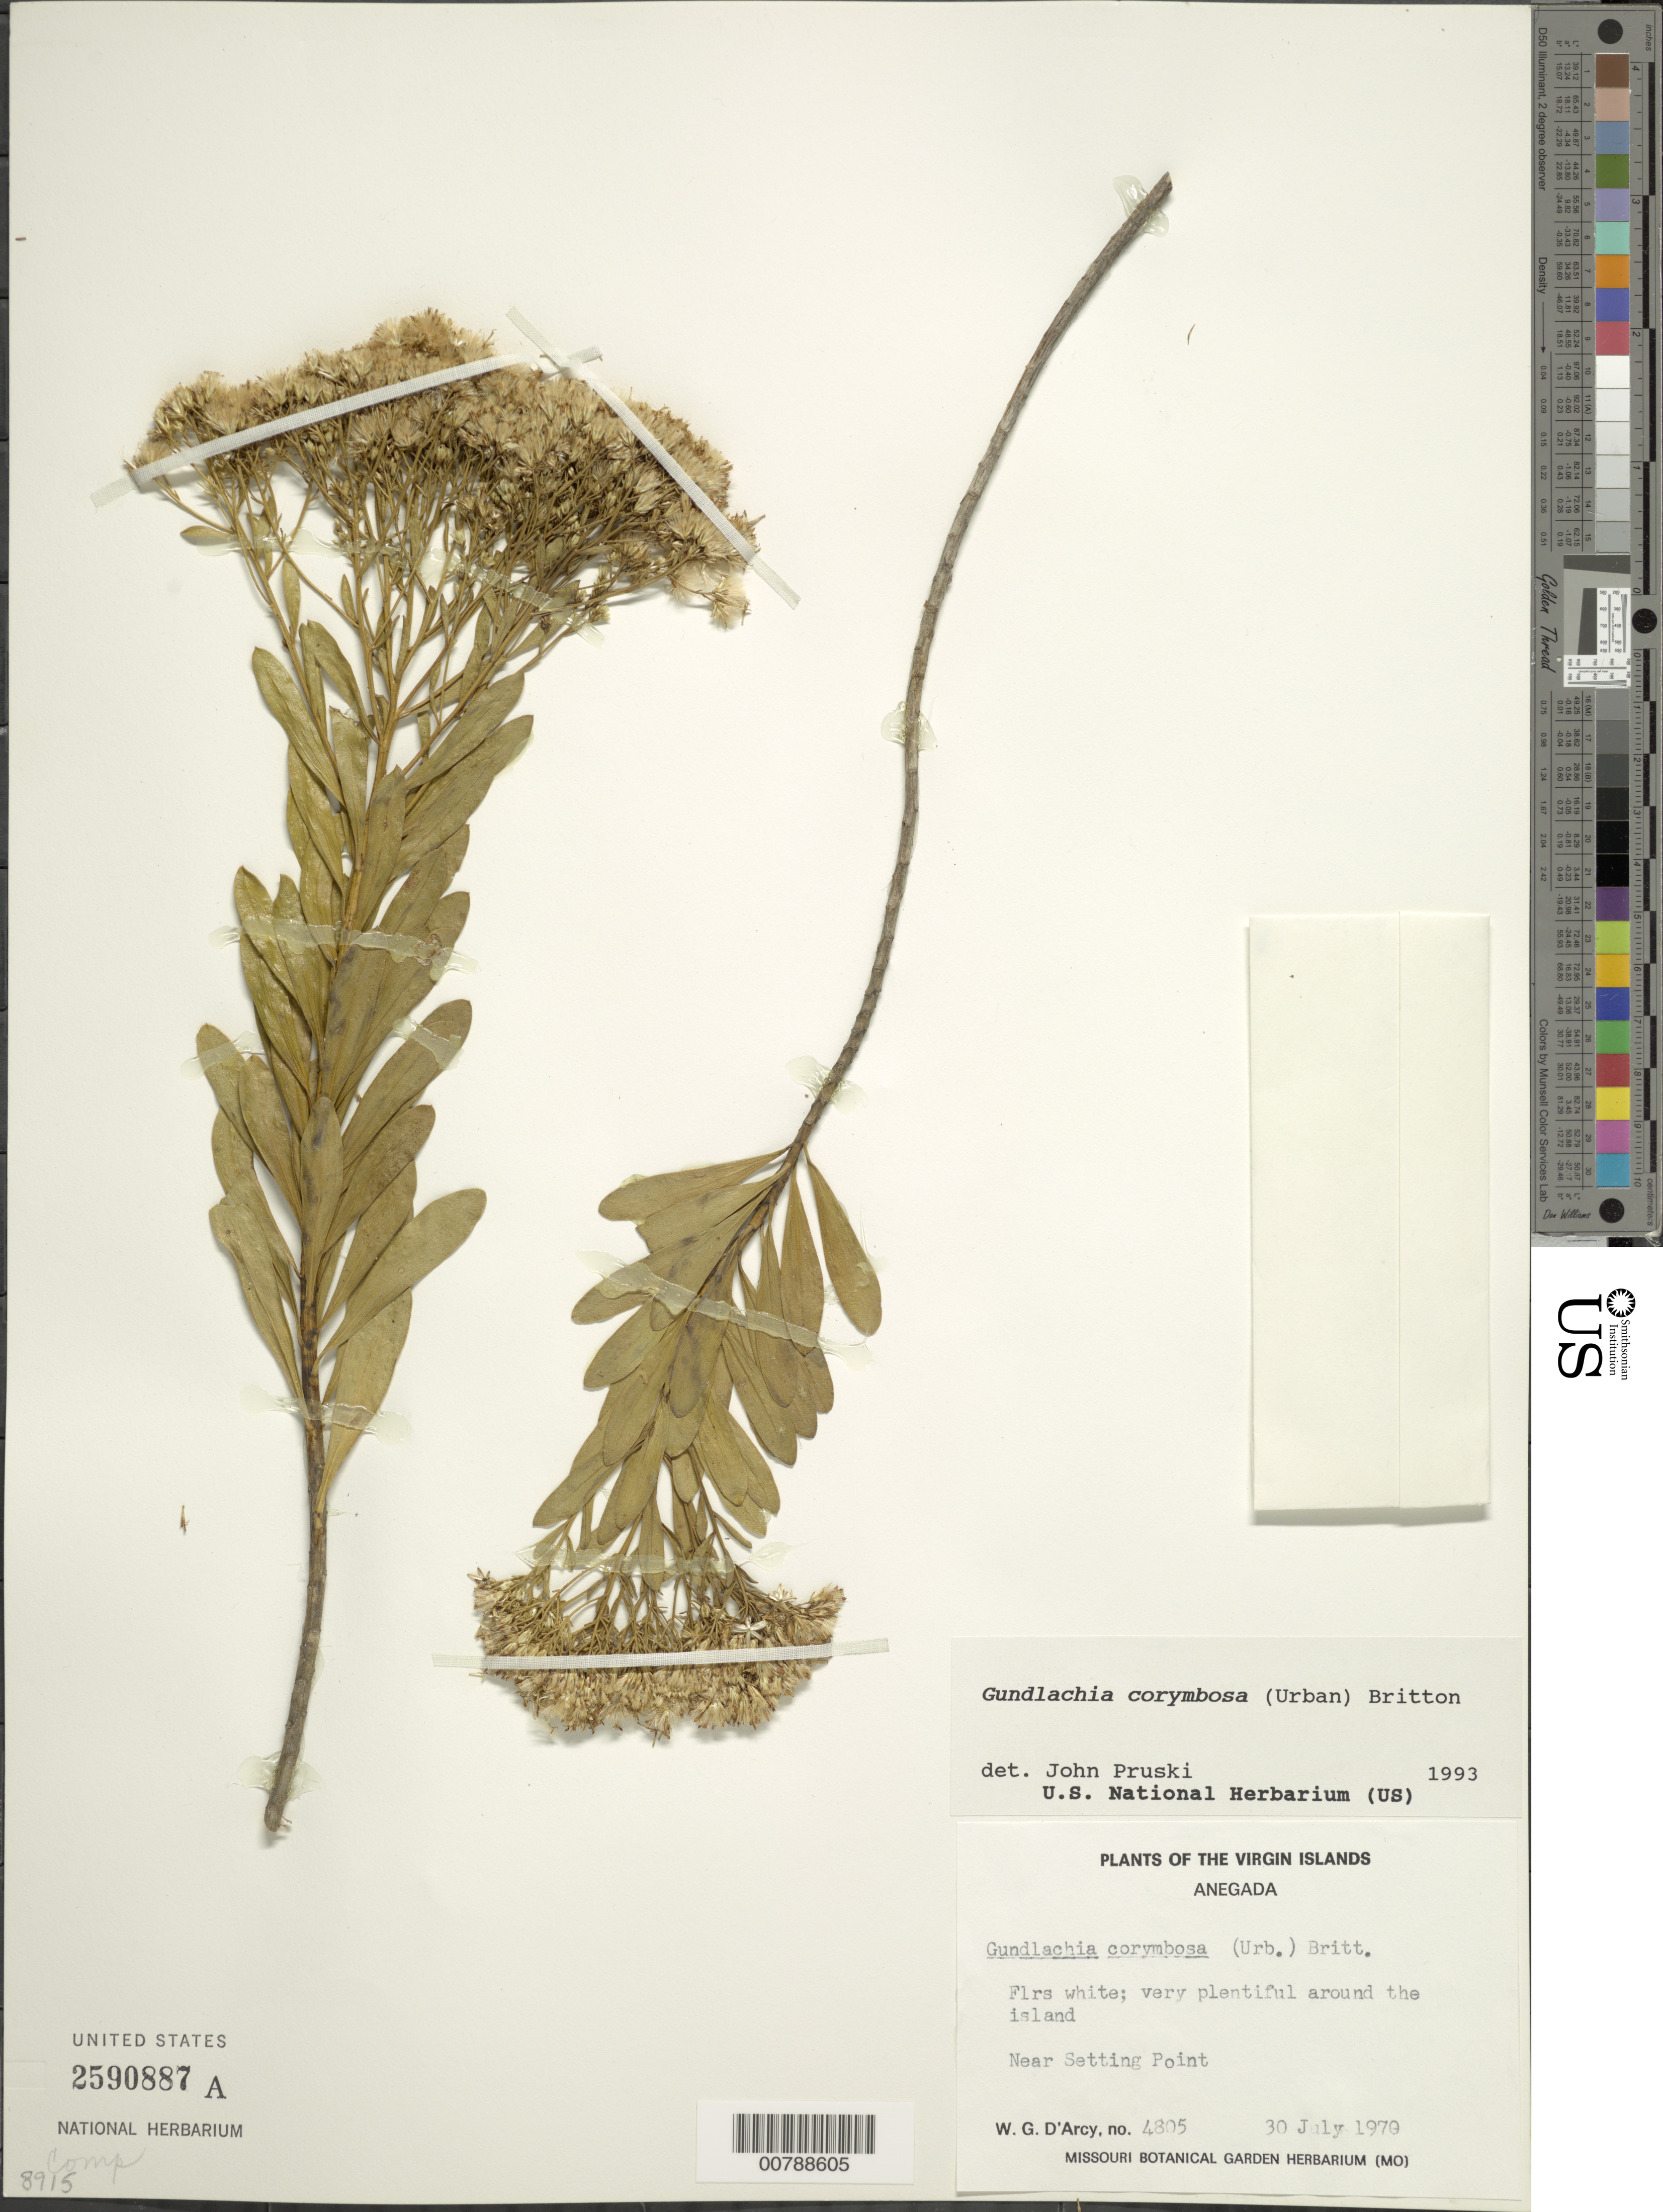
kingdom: Plantae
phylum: Tracheophyta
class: Magnoliopsida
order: Asterales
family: Asteraceae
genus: Gundlachia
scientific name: Gundlachia corymbosa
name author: (Urb.) Britton ex Bold.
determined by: Pruski, J. F.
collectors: W. G. D'Arcy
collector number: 4805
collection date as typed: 30 Jul 1970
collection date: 1970-07-30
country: British Virgin Islands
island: Anegada I.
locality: Near Setting Point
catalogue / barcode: US 2590887A